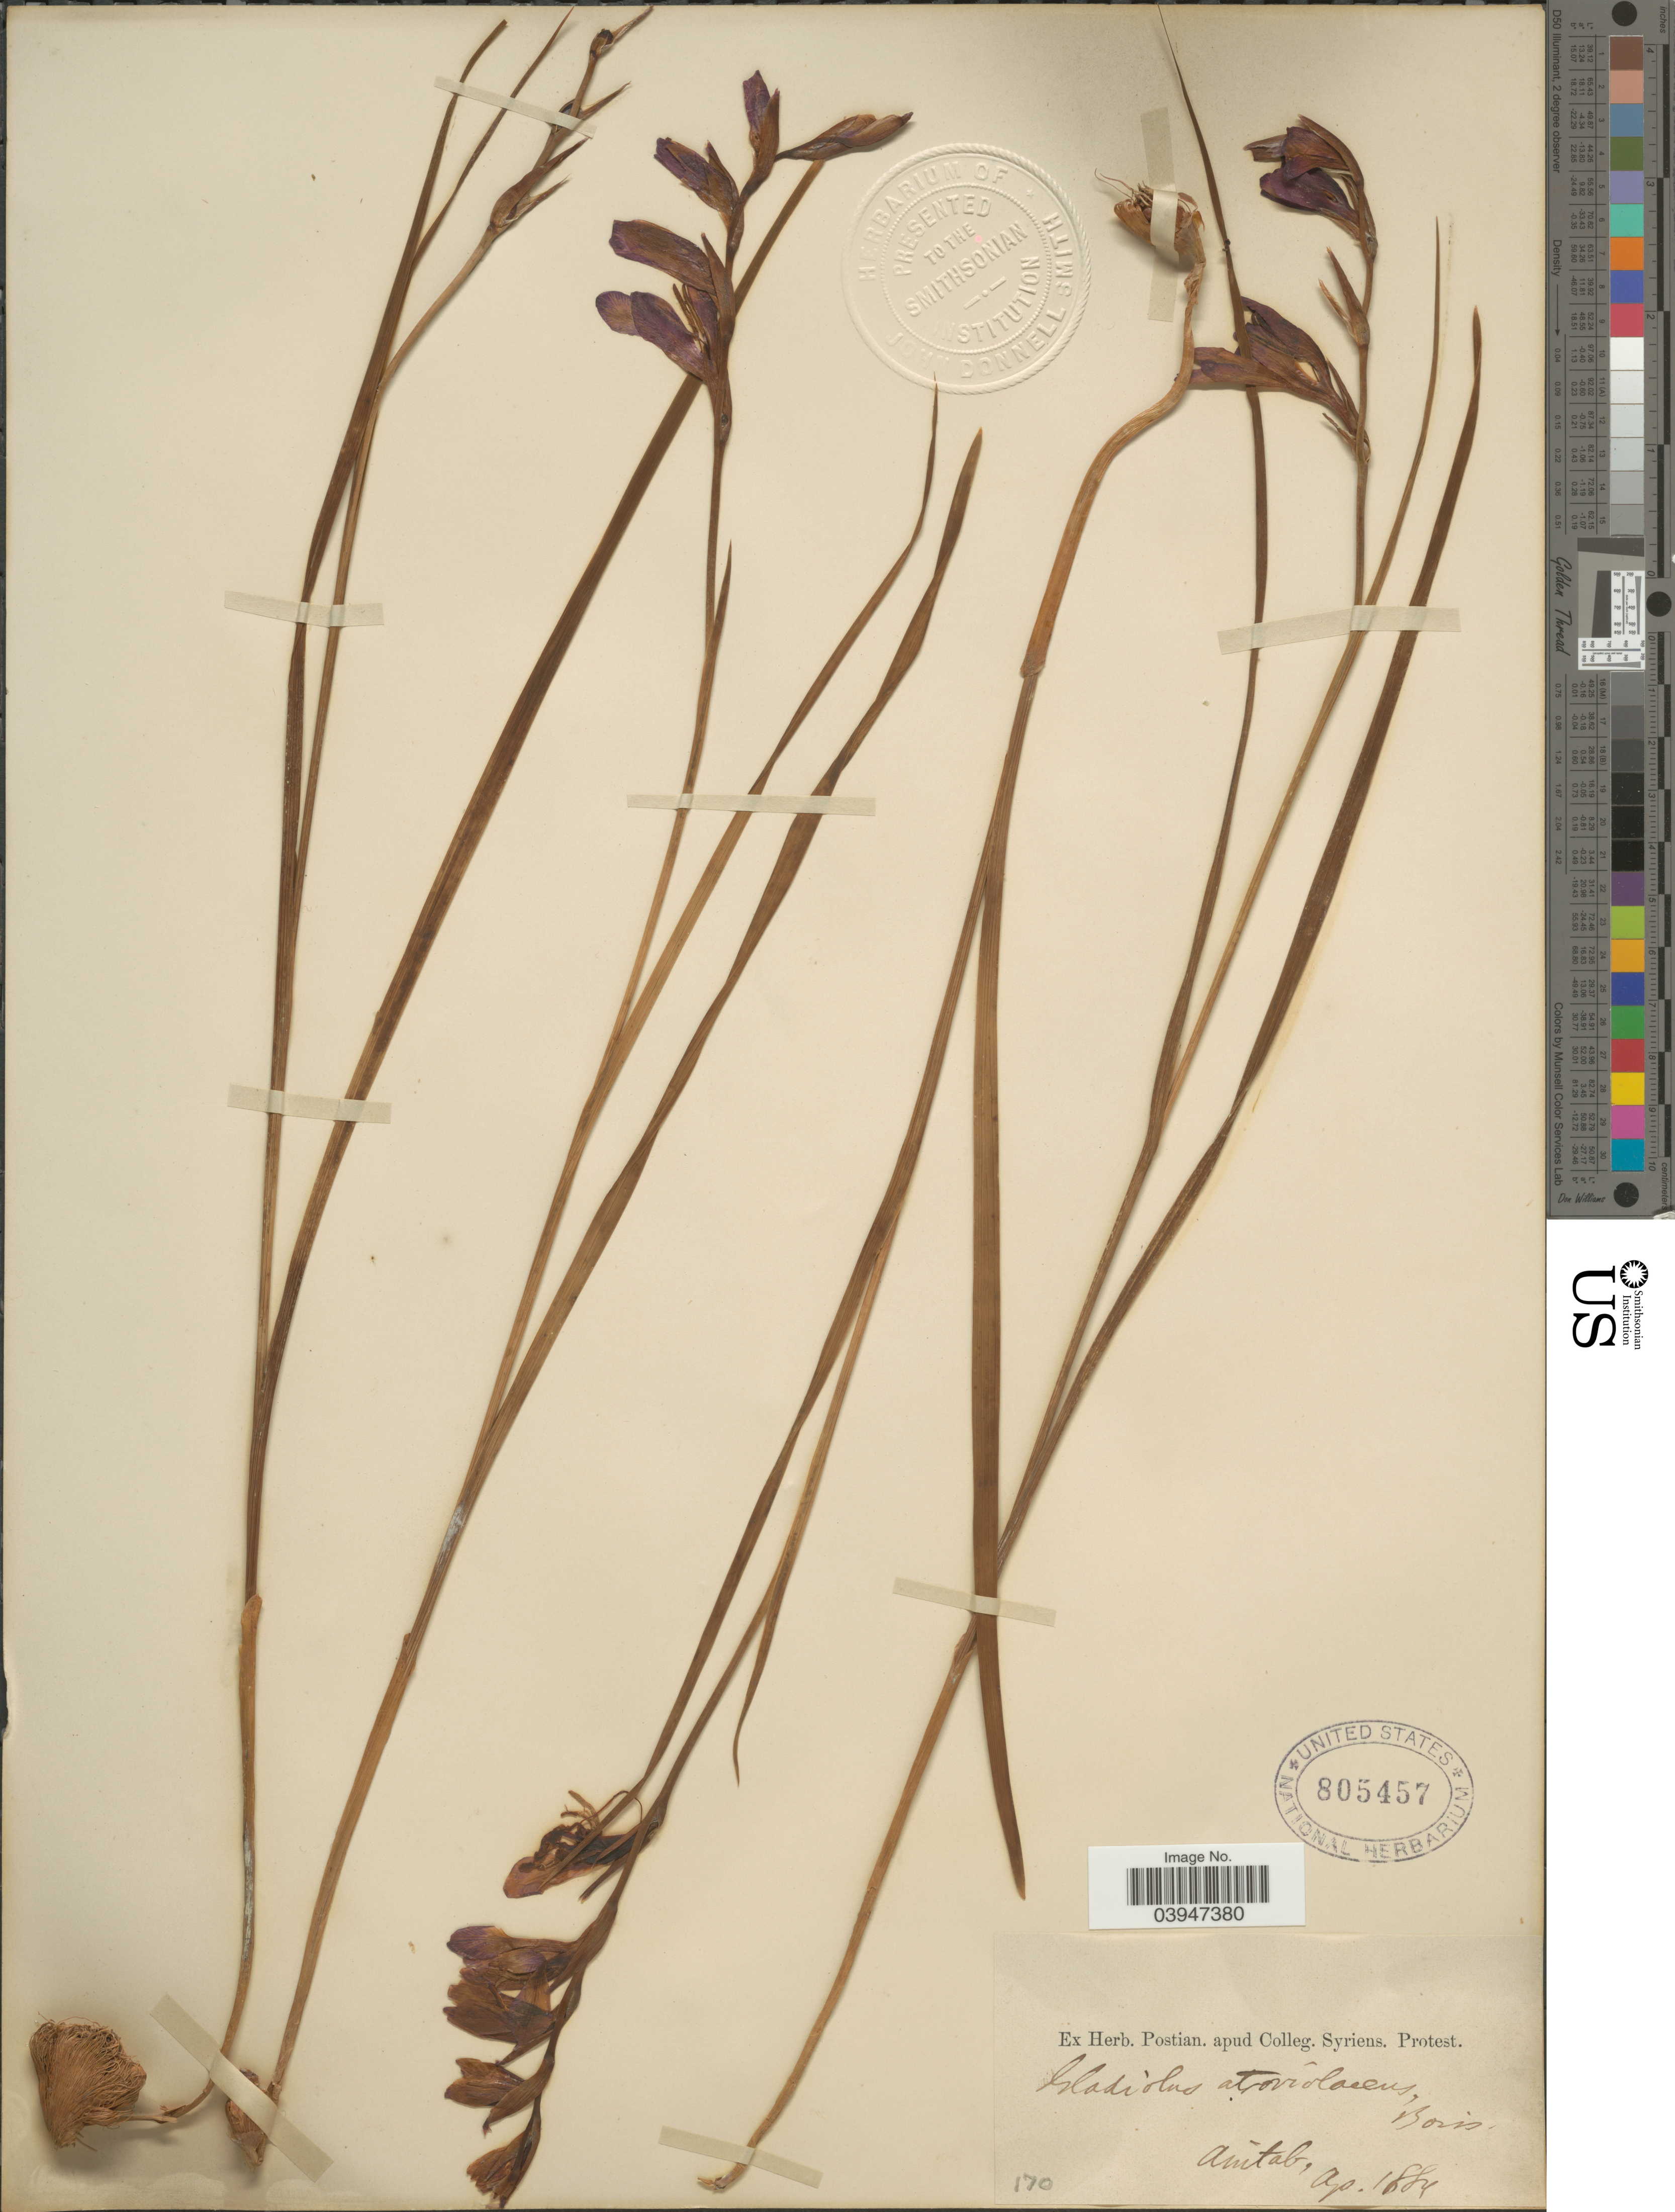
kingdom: Plantae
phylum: Tracheophyta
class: Liliopsida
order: Asparagales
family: Iridaceae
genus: Gladiolus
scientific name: Gladiolus atroviolaceus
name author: Boiss.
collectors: ex herb. Postian. apud Colleg. Syriens. Protest. USE "Fannie P. A. Shepard" (10308853) AS PRIMARY COLLECTOR INSTEAD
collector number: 170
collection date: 1884-04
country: Syria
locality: Aintab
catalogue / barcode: US 805457